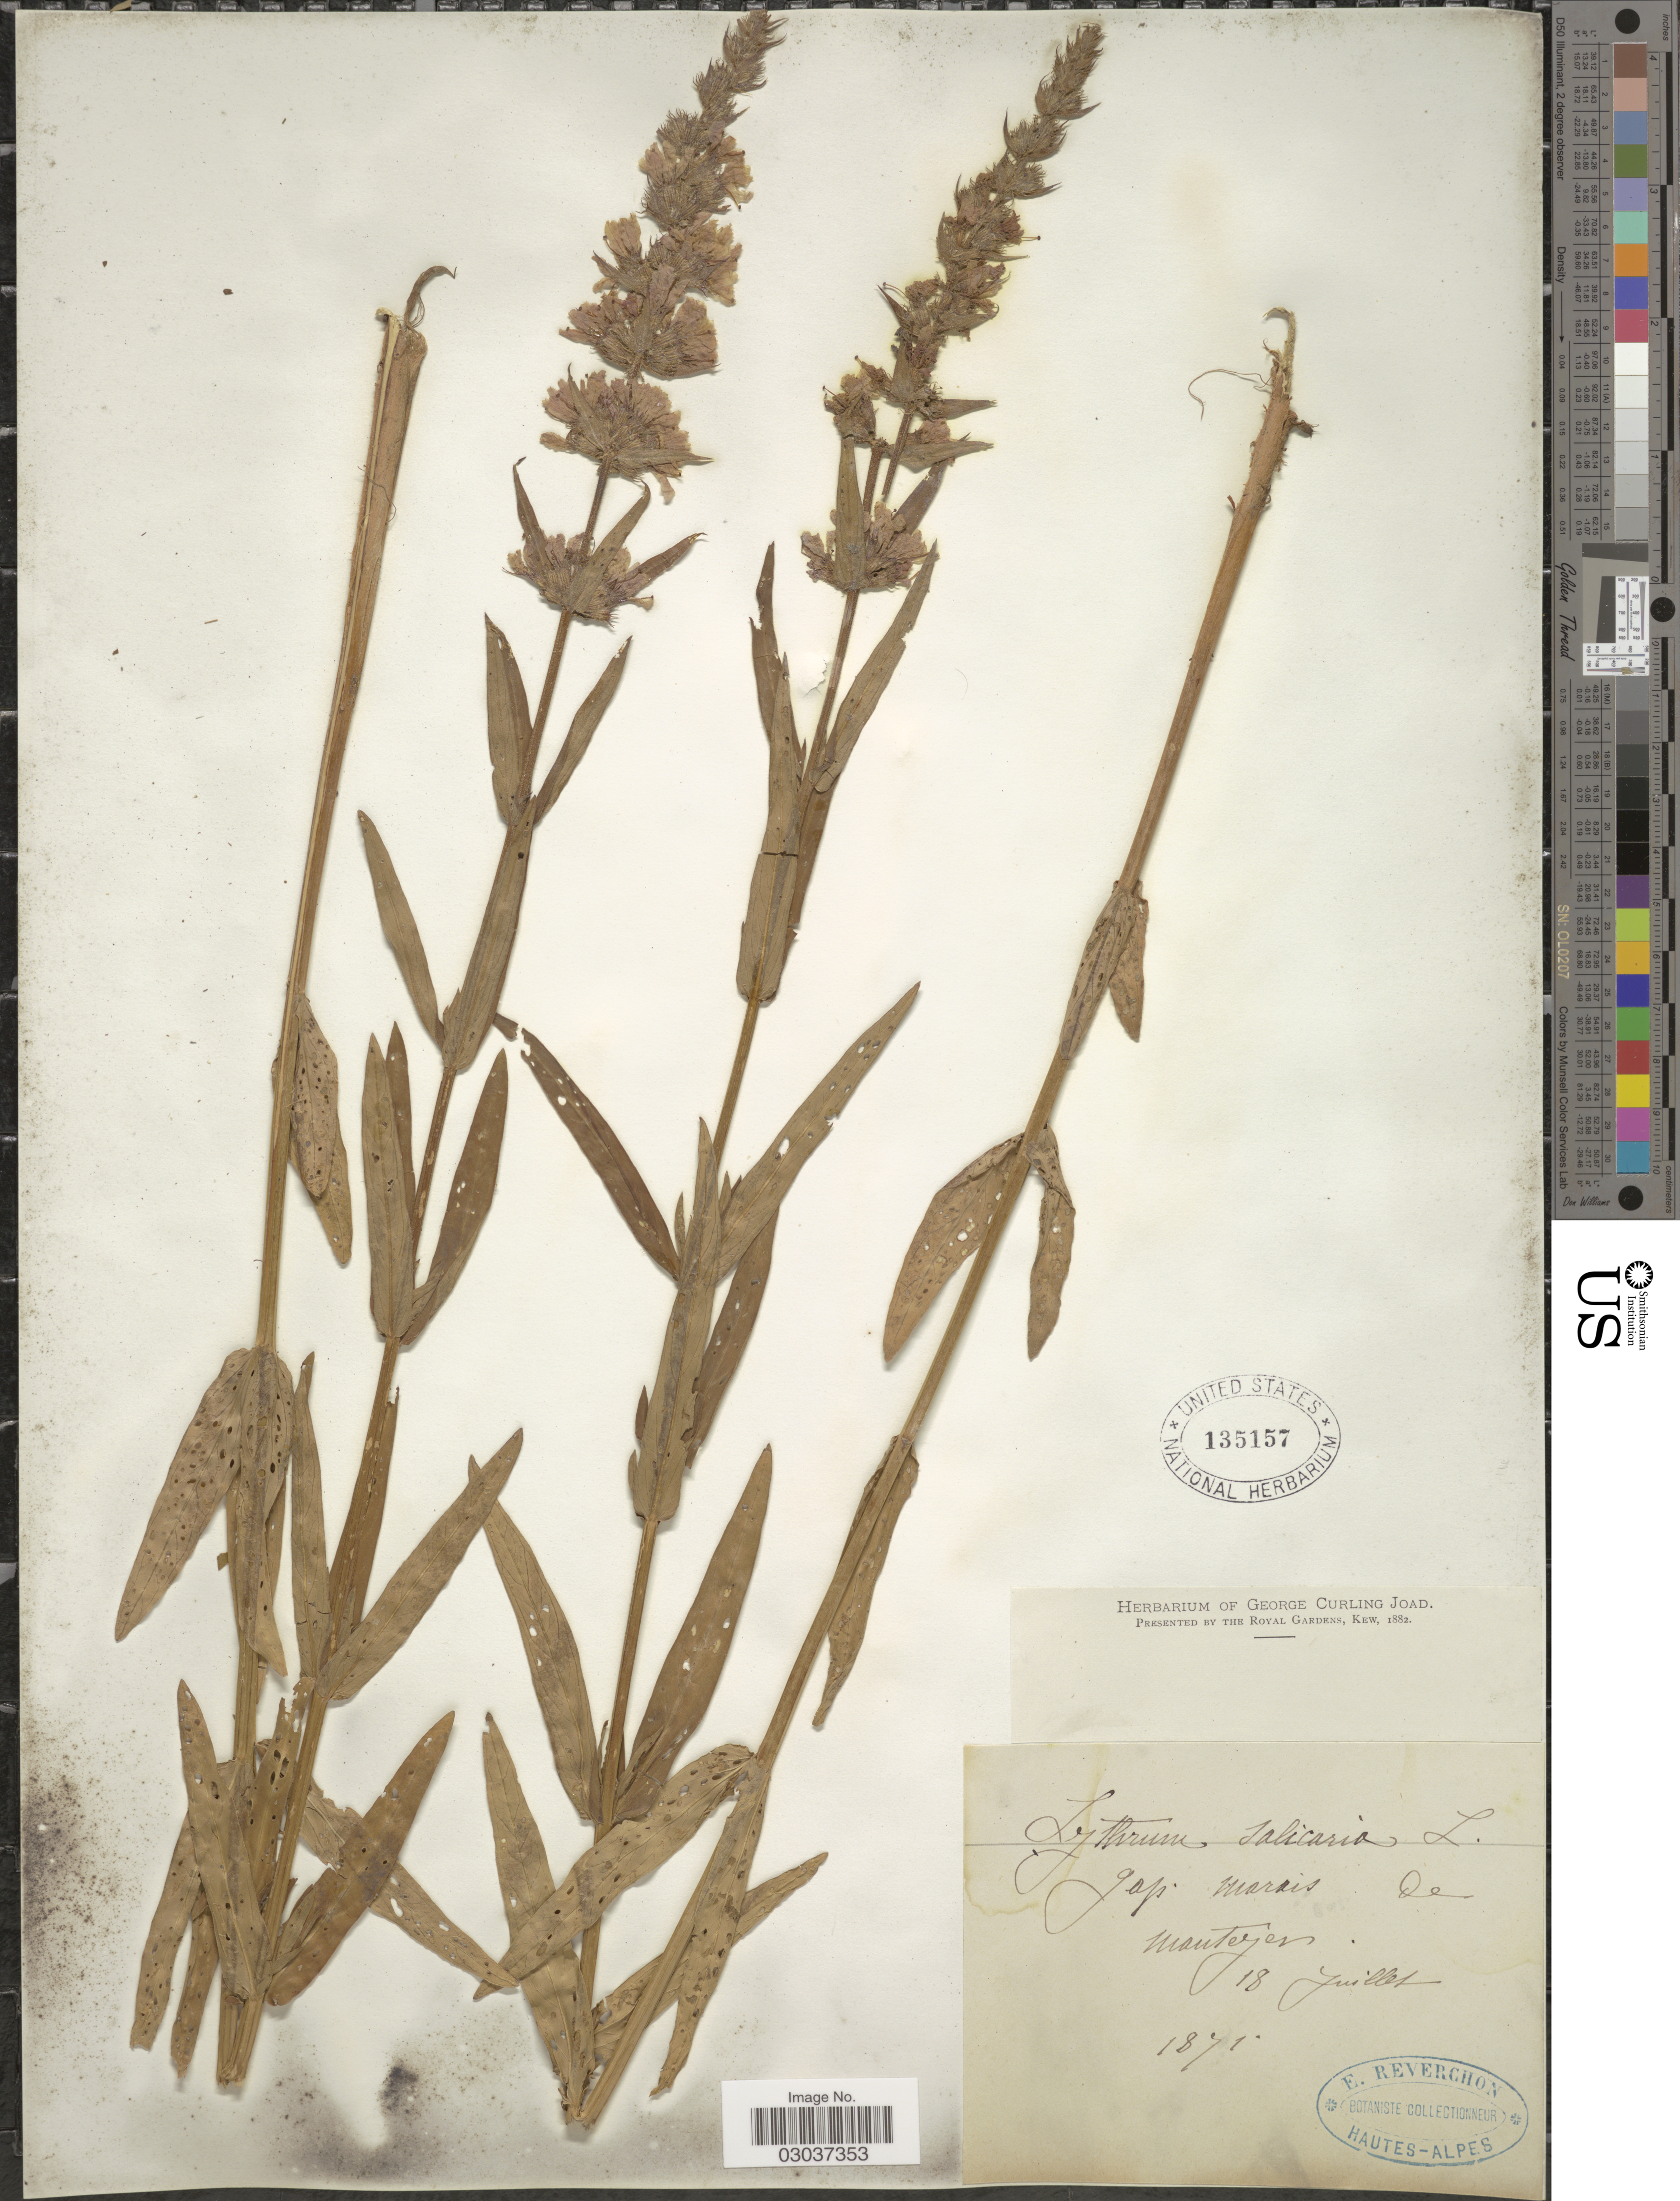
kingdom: Plantae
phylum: Tracheophyta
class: Magnoliopsida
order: Myrtales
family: Lythraceae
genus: Lythrum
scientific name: Lythrum salicaria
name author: L.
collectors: E. Reverchon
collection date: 1871-07-18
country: France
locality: Gap. Marais de Manteyer.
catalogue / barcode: US 135157